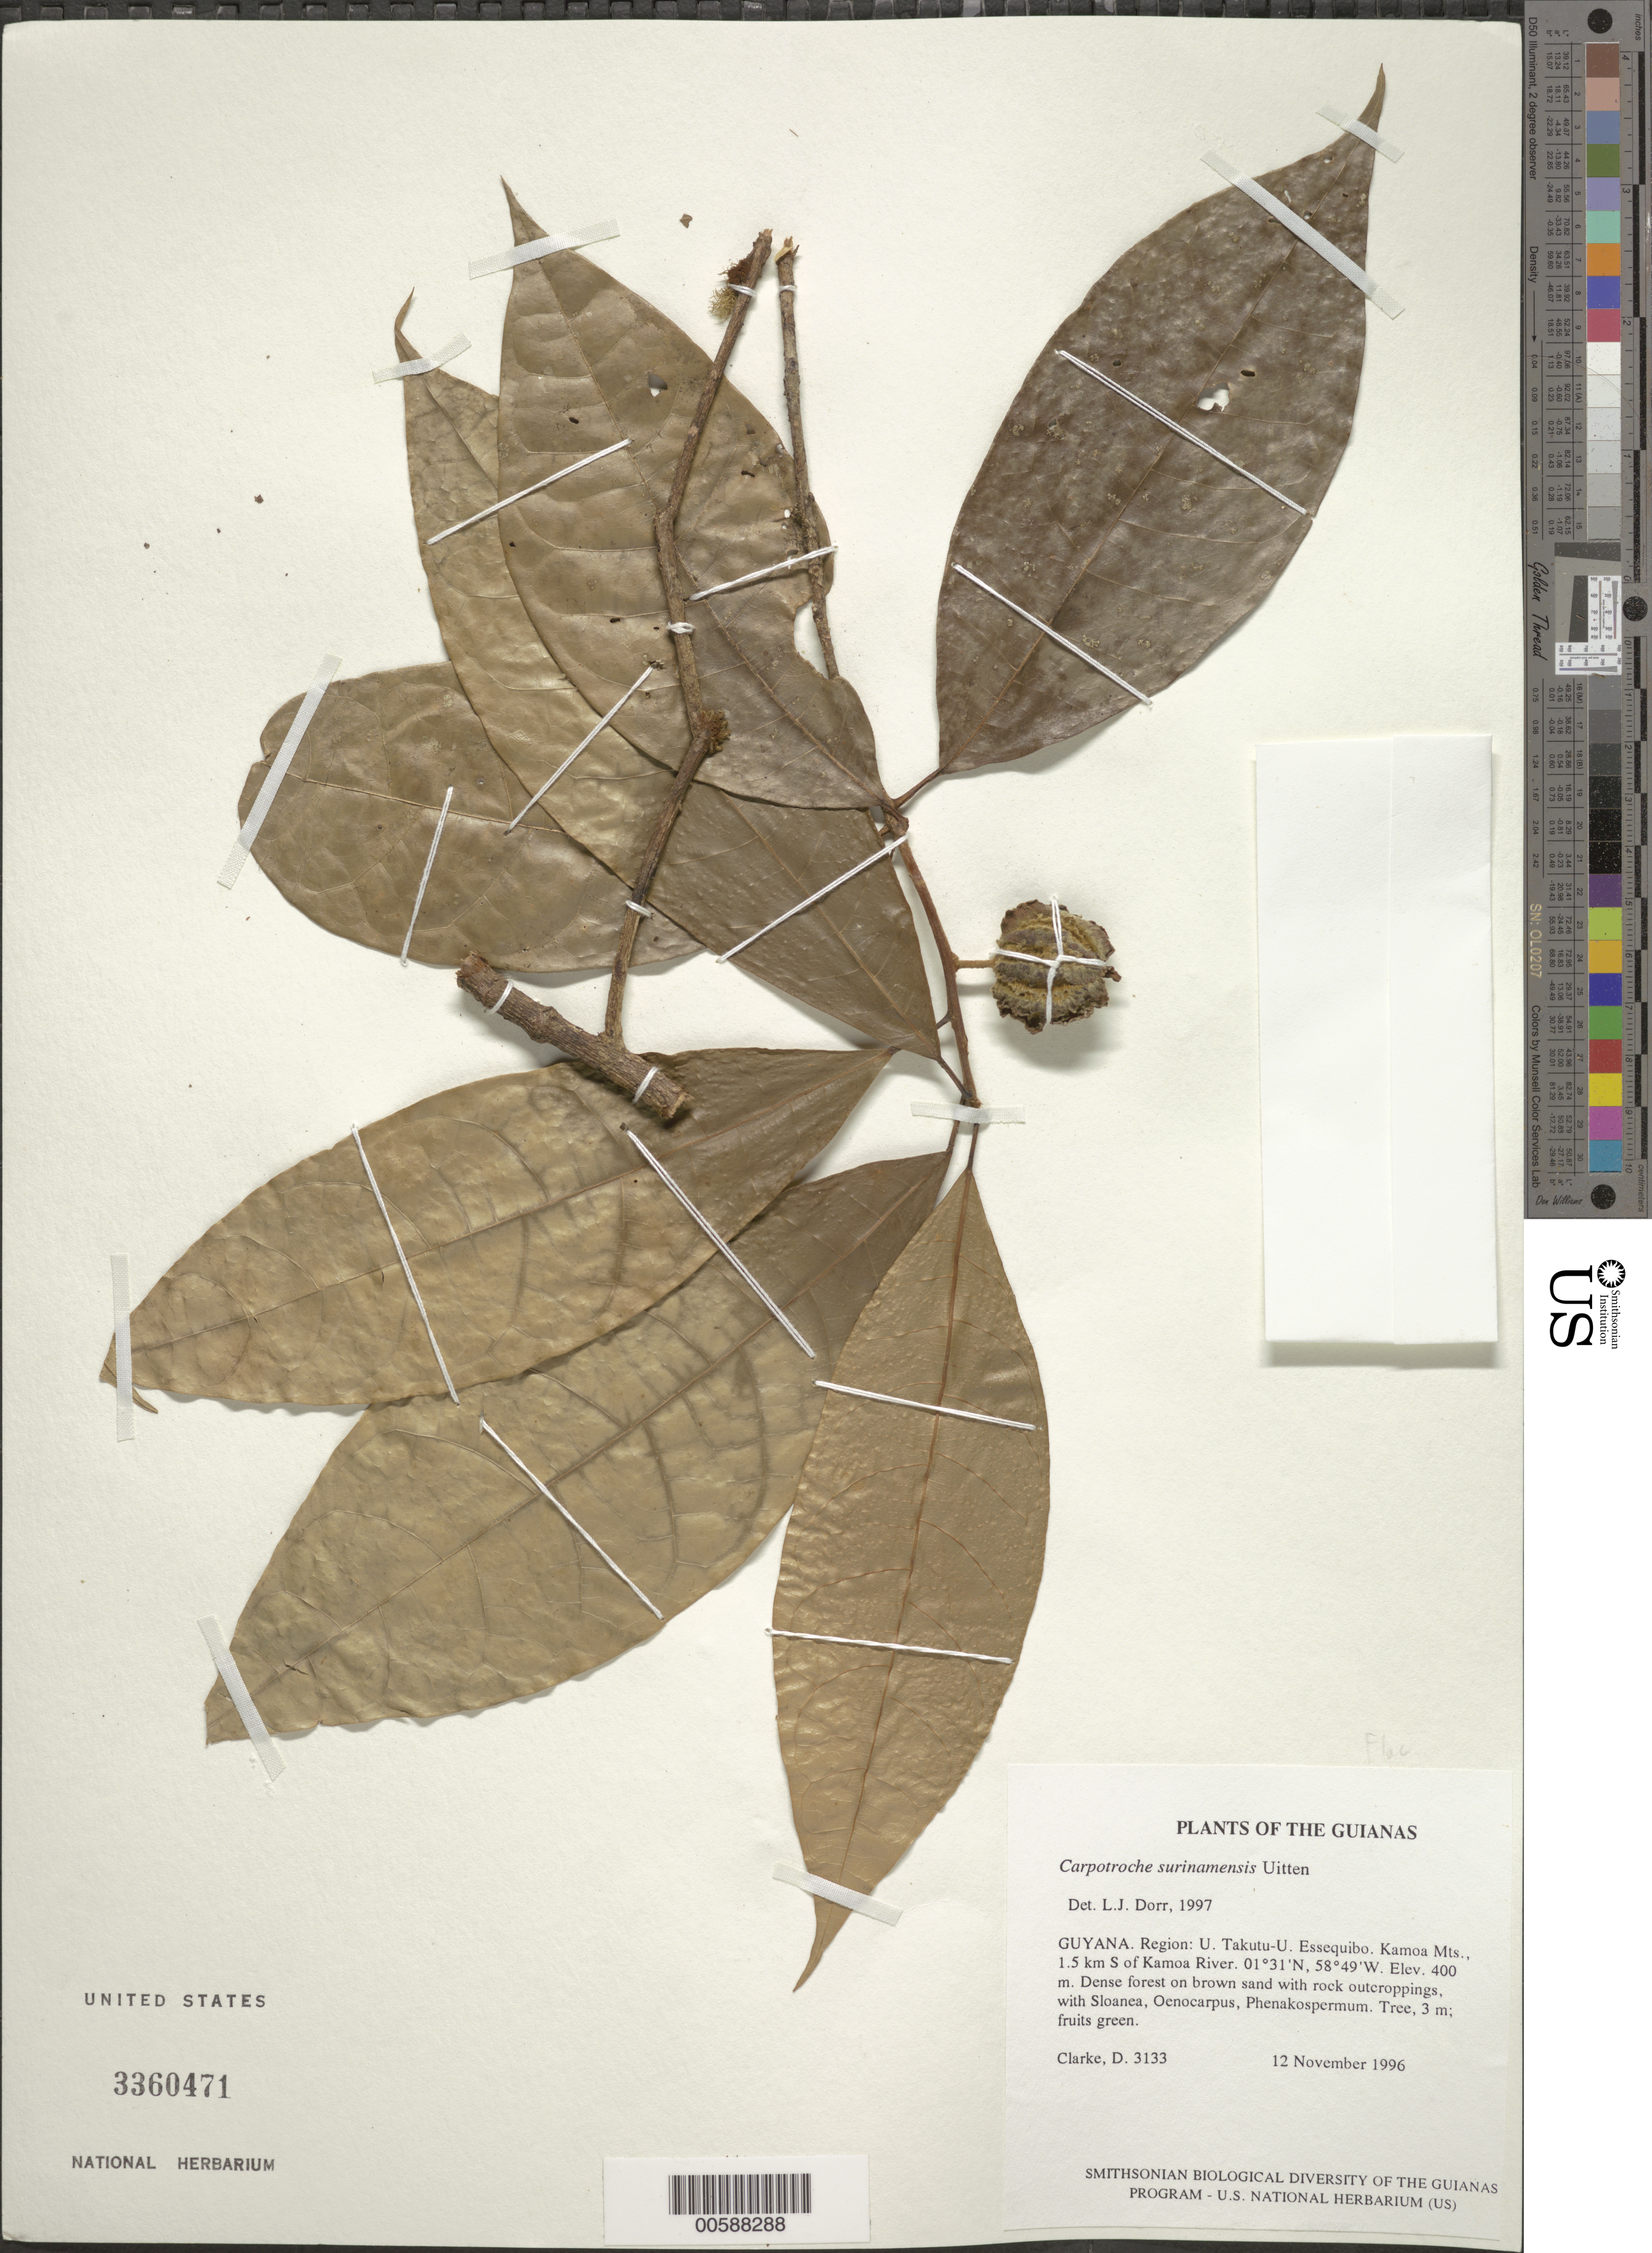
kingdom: Plantae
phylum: Tracheophyta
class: Magnoliopsida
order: Malpighiales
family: Achariaceae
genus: Carpotroche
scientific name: Carpotroche surinamensis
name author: Uittien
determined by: Dorr, L. J., (BOT), Smithsonian Institution - National Museum of Natural History (UNITED STATES)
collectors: H. D. Clarke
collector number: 3133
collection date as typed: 12 November 1996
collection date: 1996-11-12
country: Guyana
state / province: U. Takutu-U. Essequibo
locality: Kamoa Mts., 1.5 km S of Kamoa River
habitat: Dense forest on brown sand with rock outcroppings, with Sloanea, Oenocarpus, Phenakospermum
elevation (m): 400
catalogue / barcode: US 3360471